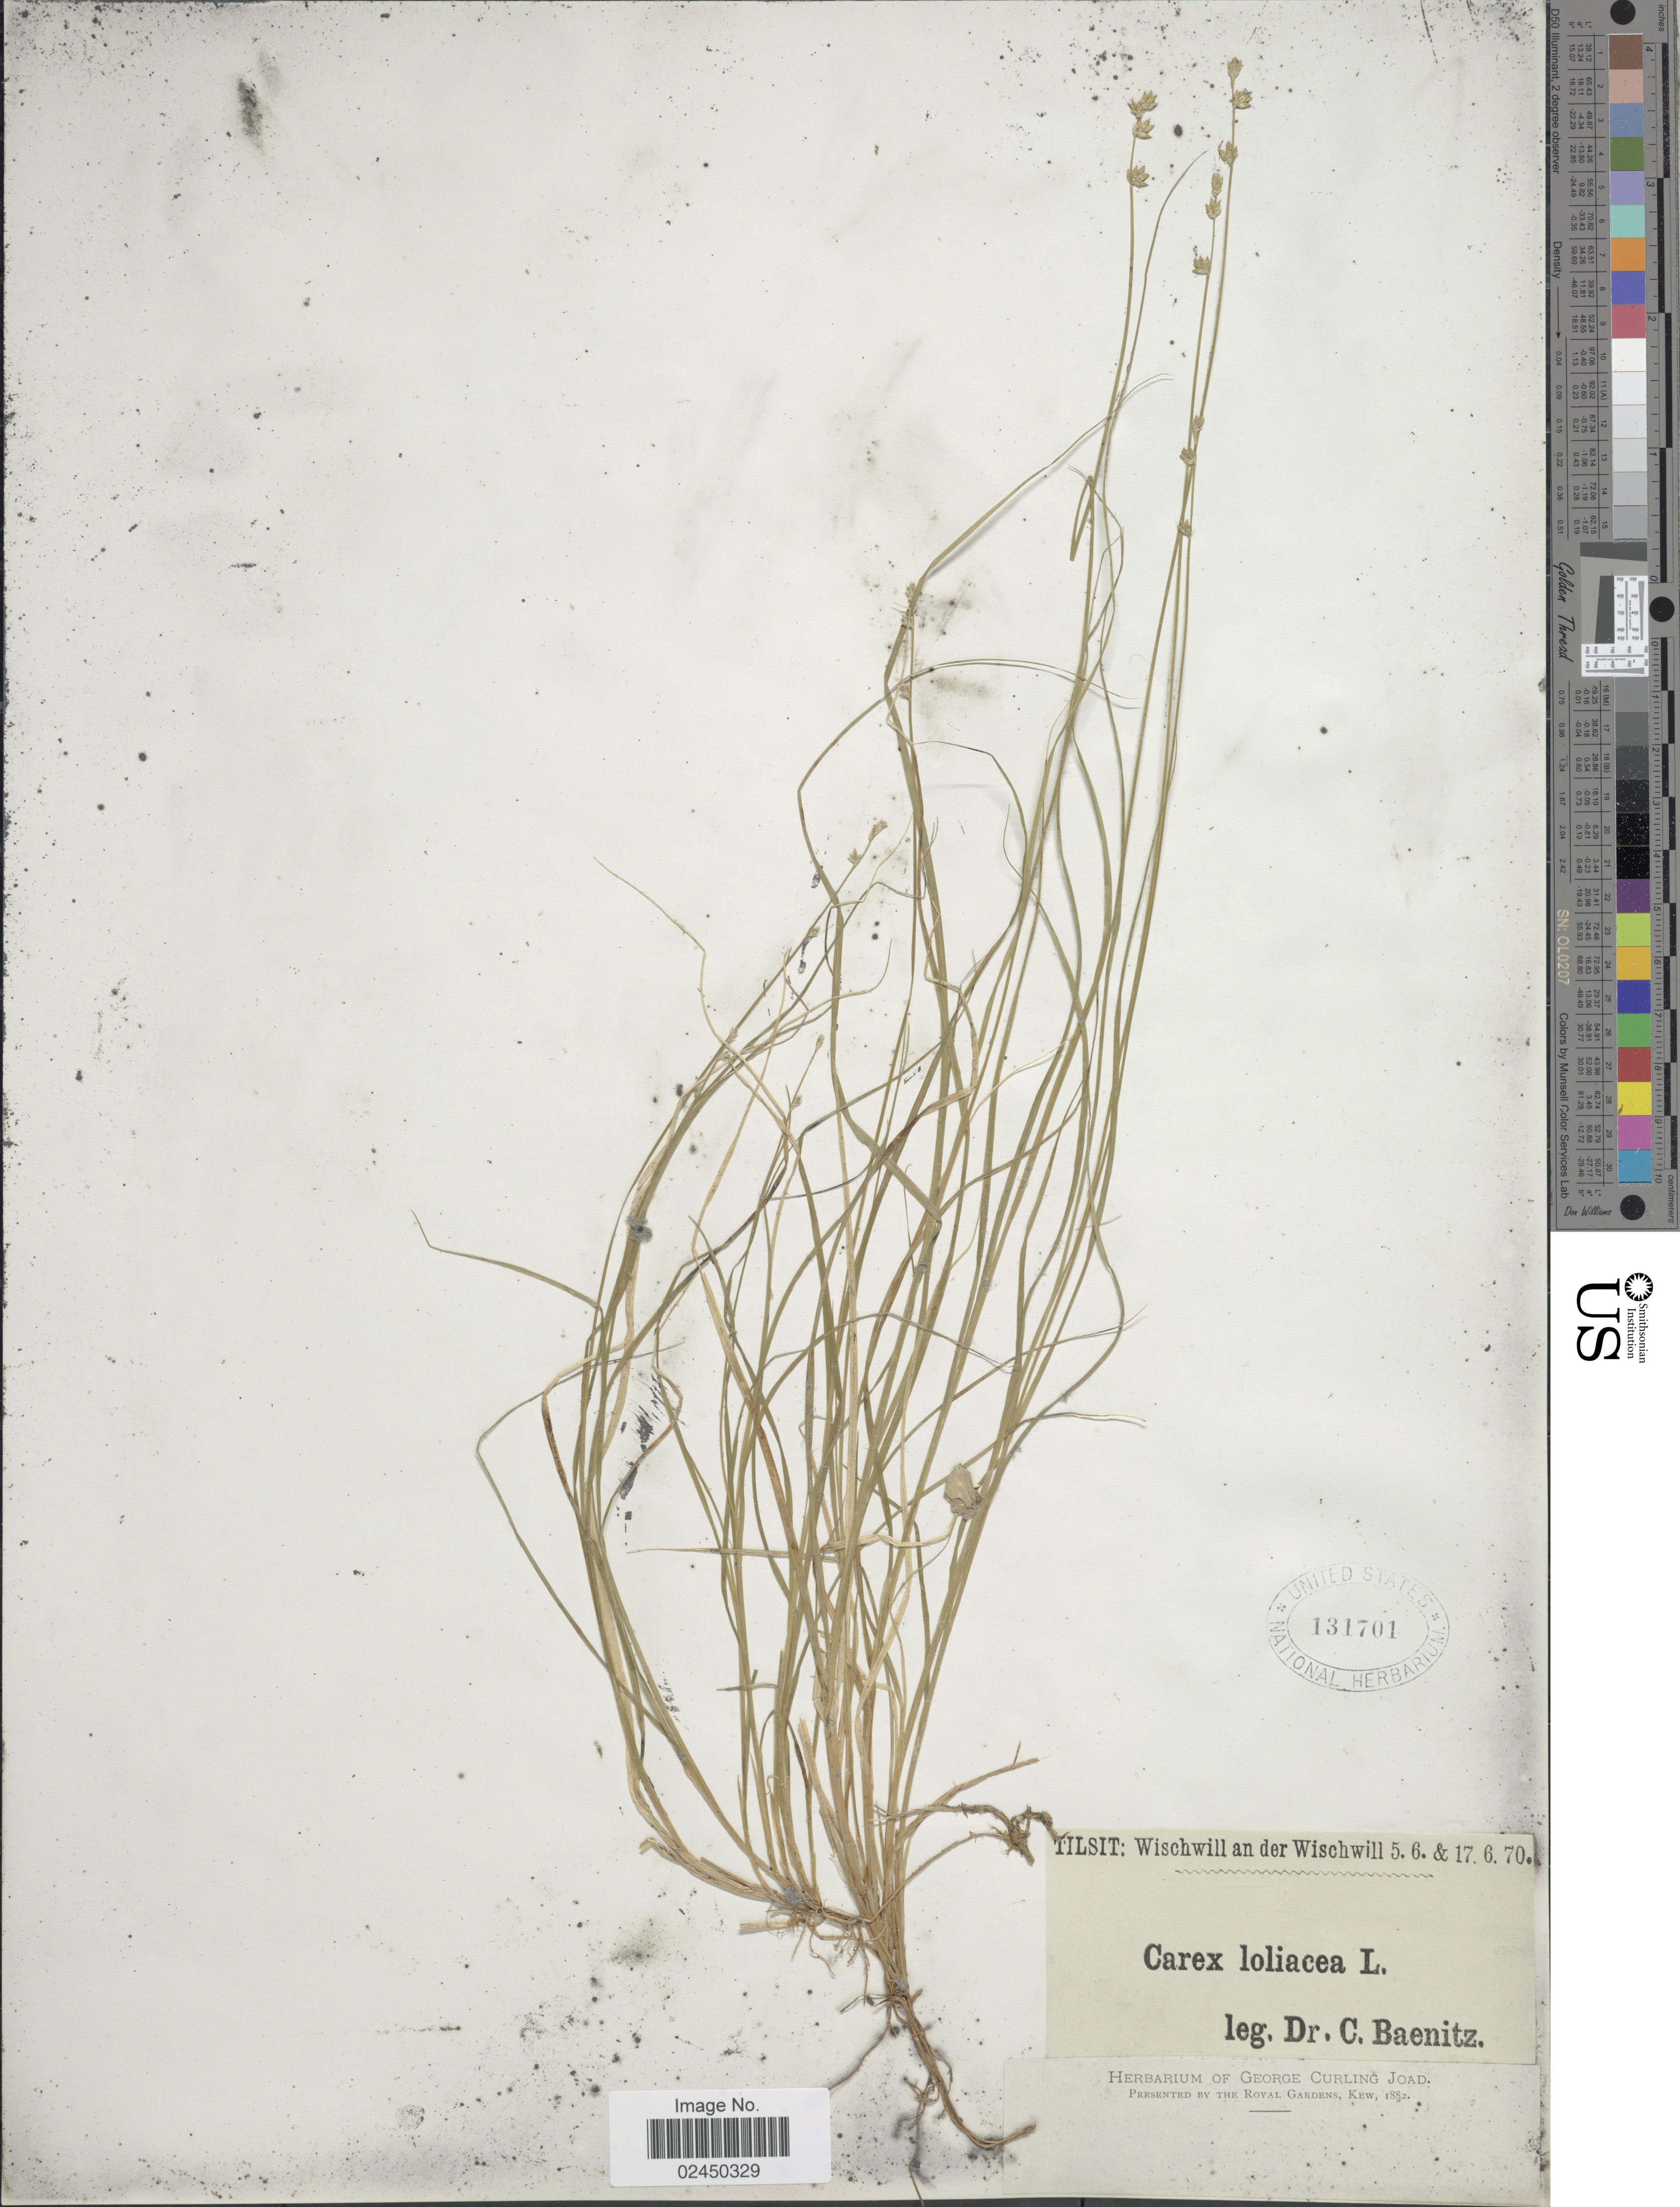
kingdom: Plantae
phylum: Tracheophyta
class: Liliopsida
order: Poales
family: Cyperaceae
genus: Carex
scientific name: Carex loliacea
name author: L.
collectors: C. G. Baenitz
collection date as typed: Transcribed d/m/y: 5/6/70 to 17/6/70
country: Russian Federation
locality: Tilsit: Wischwill an der Wischwill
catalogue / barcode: US 131701